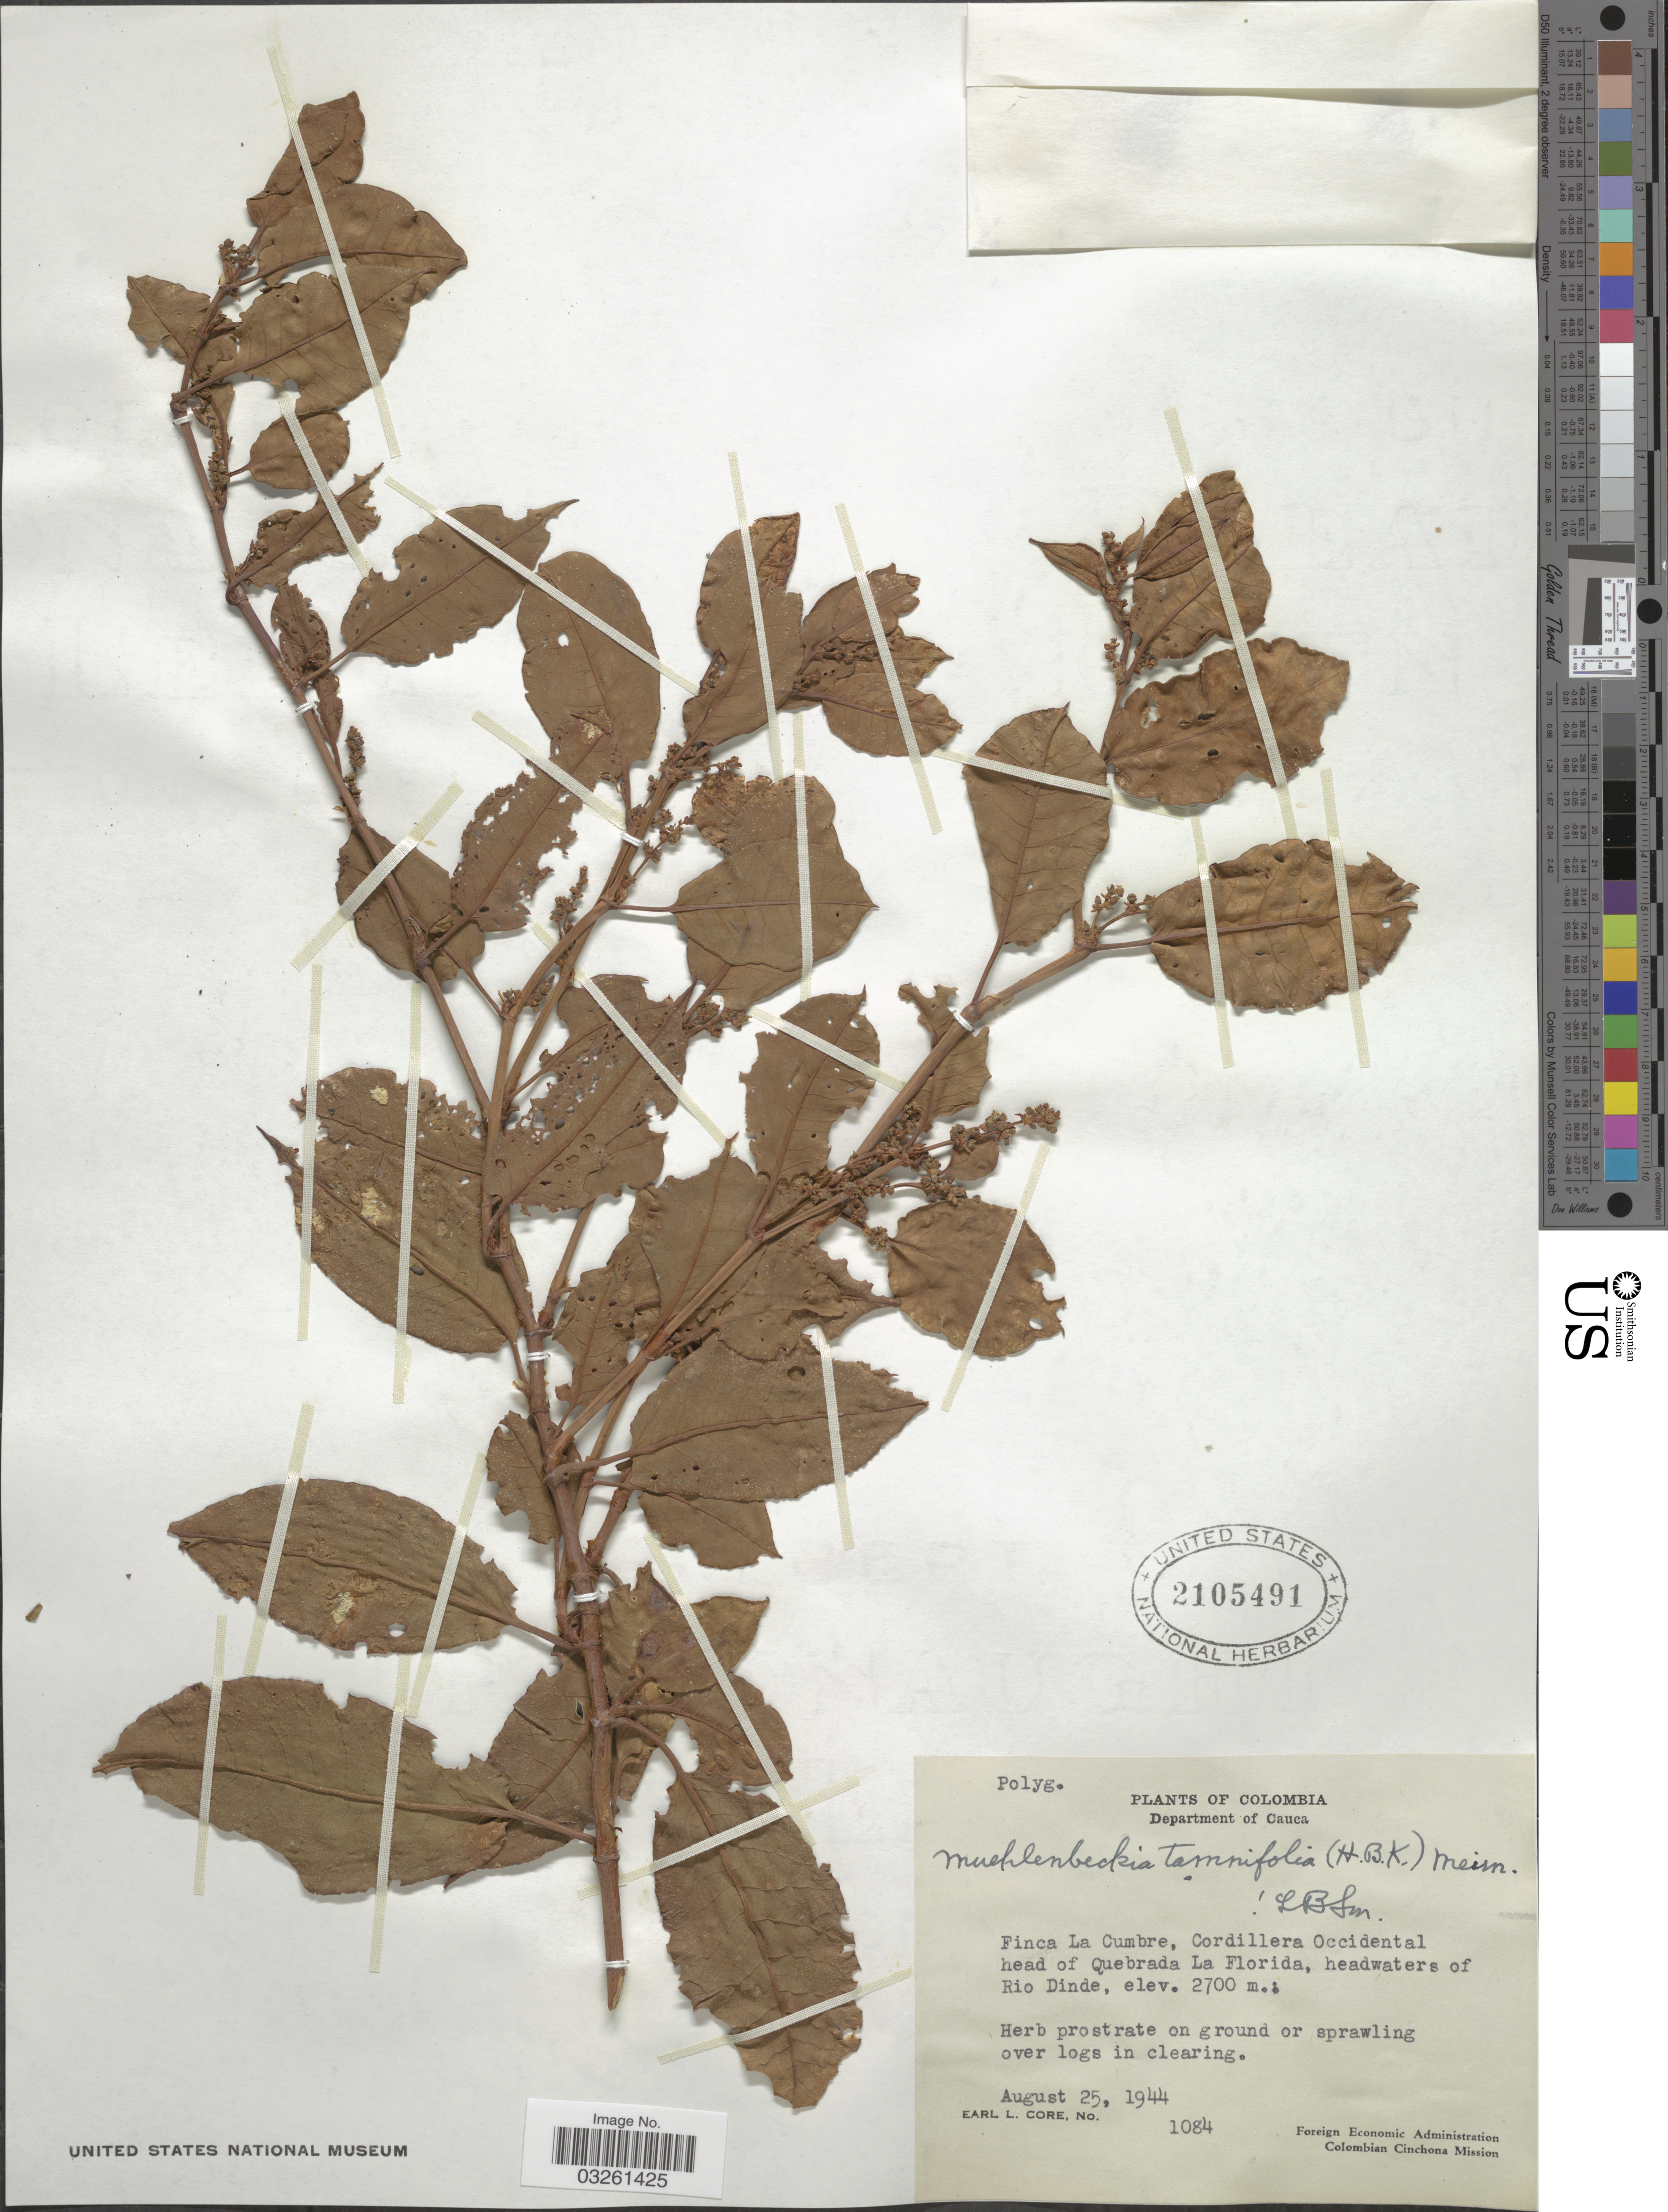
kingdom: Plantae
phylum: Tracheophyta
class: Magnoliopsida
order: Caryophyllales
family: Polygonaceae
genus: Muehlenbeckia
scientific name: Muehlenbeckia tamnifolia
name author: (Kunth) Meisn.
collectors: E. L. Core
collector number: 1084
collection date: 1944-08-25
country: Colombia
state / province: Cauca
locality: Department of Cauca, Finca La Cumbre, Cordillera Occidental head of Quebrada La Florida, headwaters of Rio Dinde.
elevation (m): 2700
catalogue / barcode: US 2105491